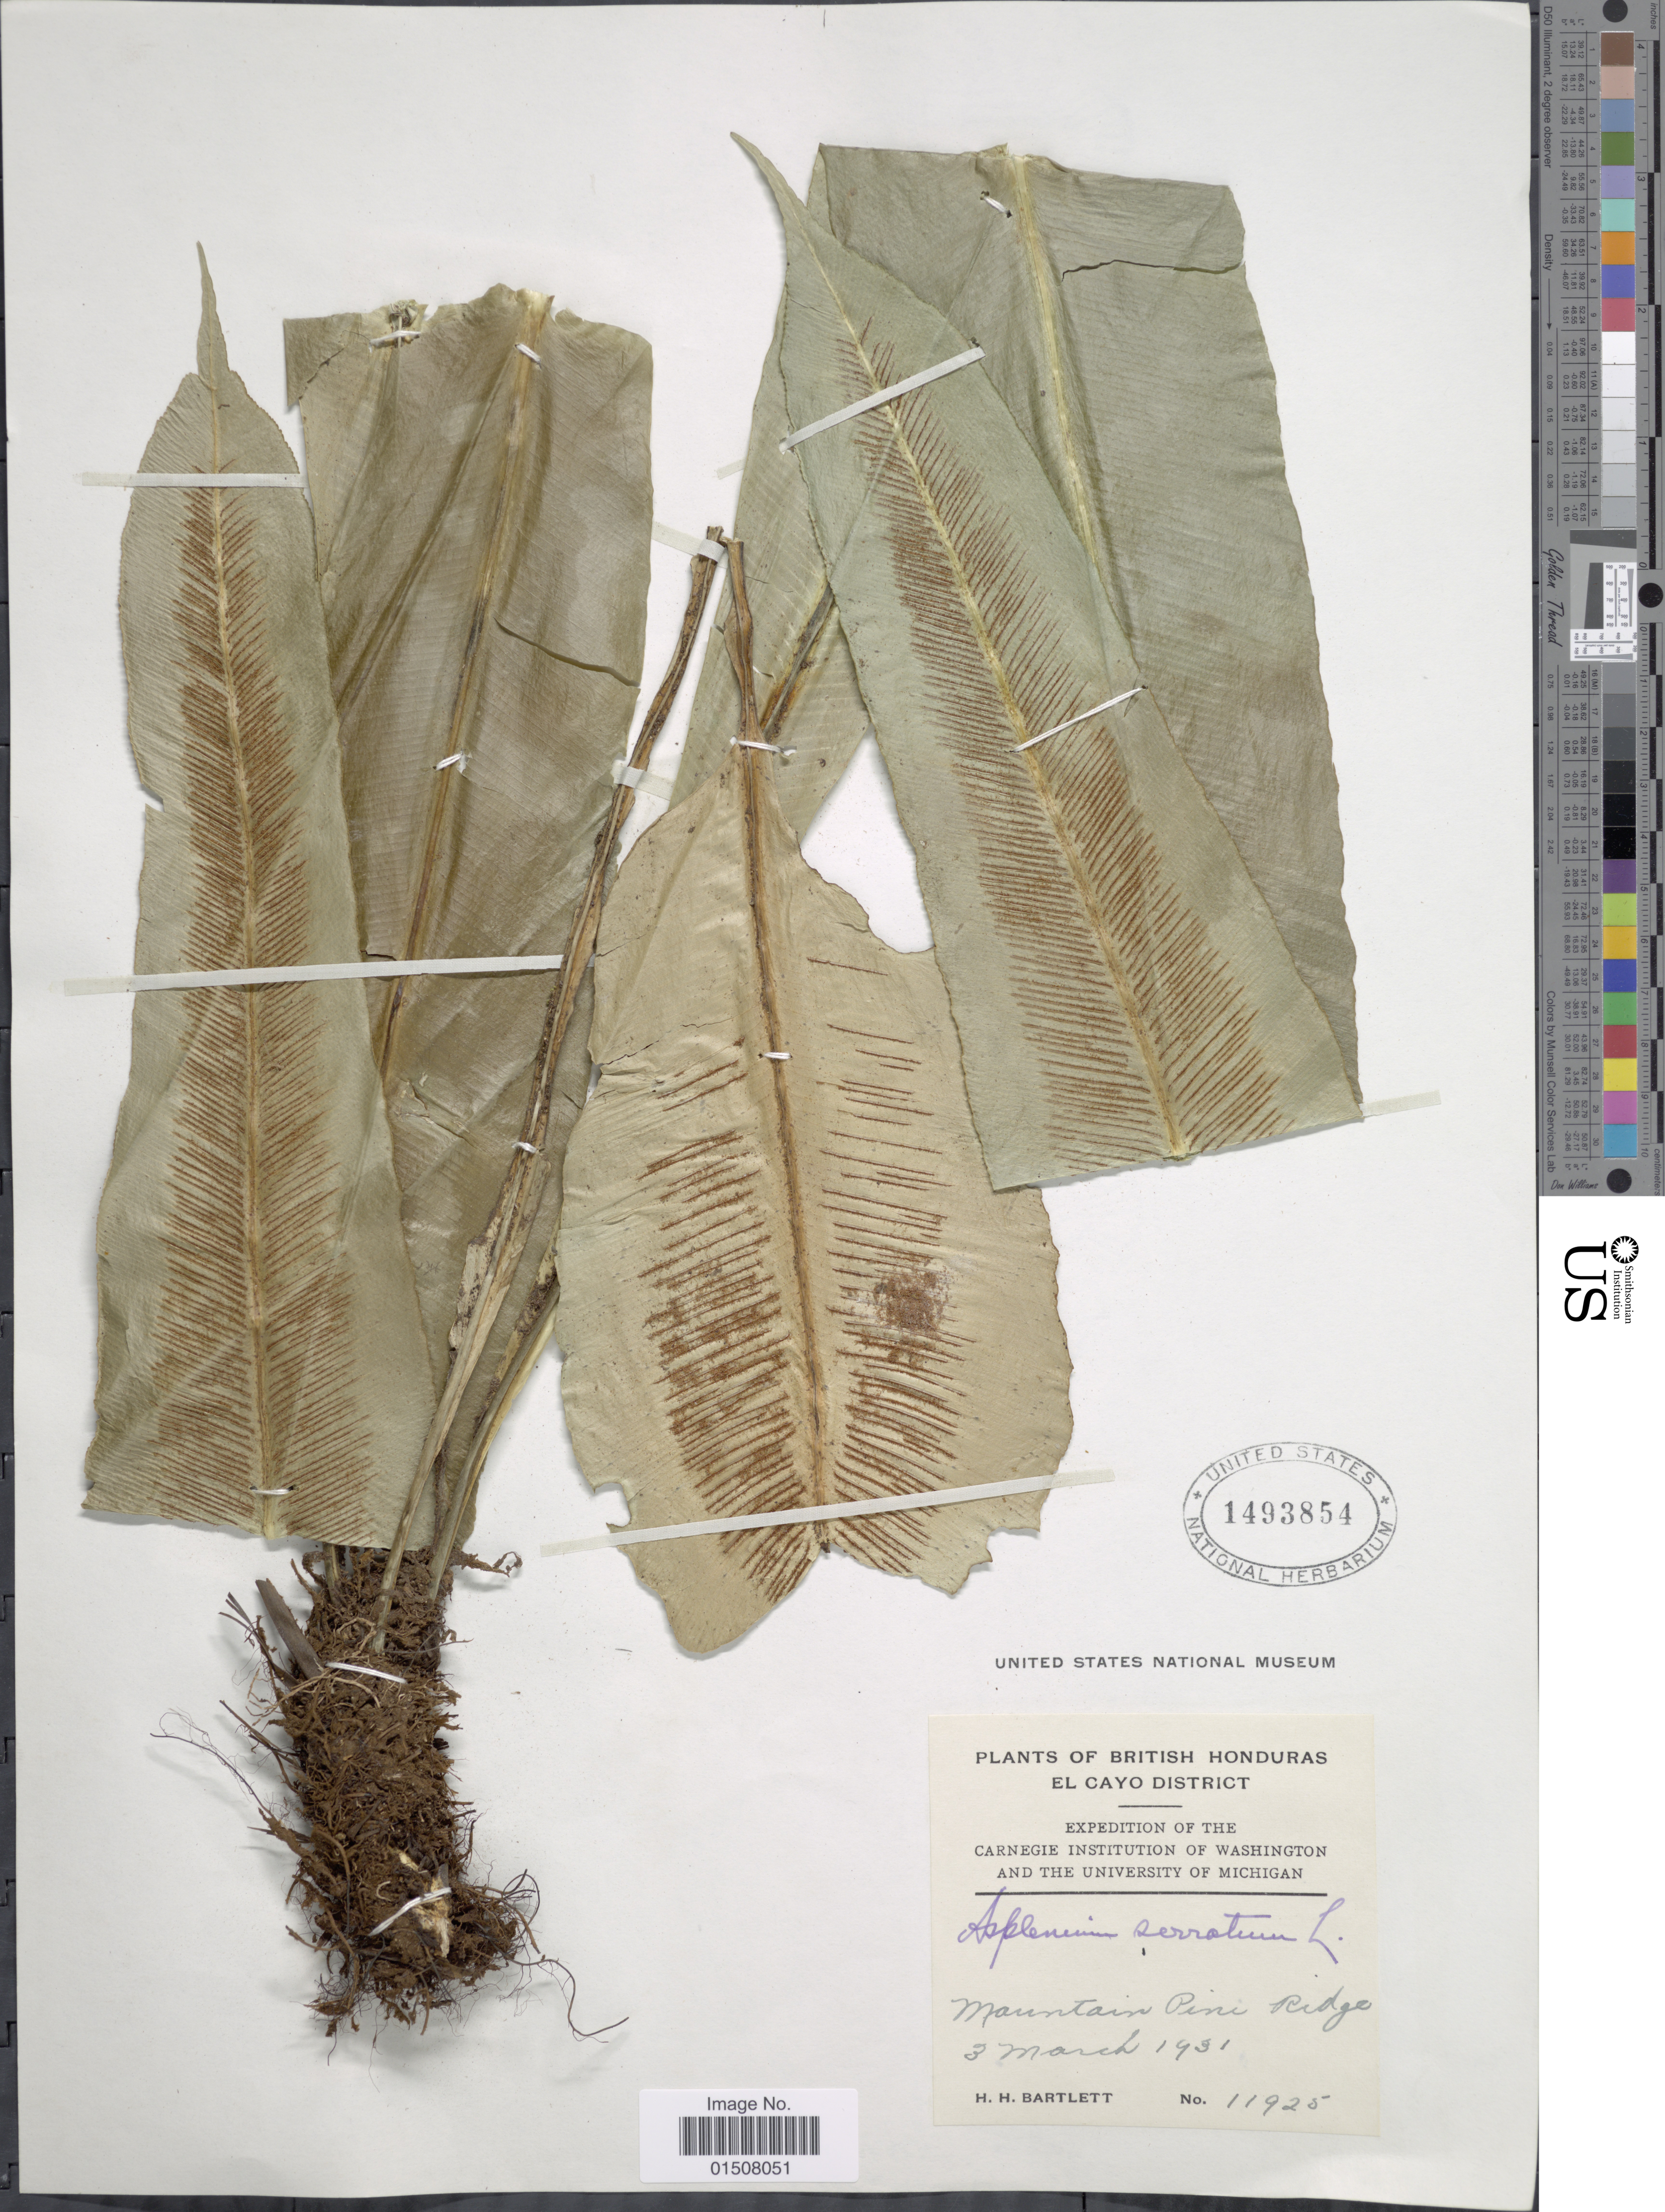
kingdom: Plantae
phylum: Tracheophyta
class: Polypodiopsida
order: Polypodiales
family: Aspleniaceae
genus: Asplenium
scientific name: Asplenium serratum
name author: L.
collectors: H. H. Bartlett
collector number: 11925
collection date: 1931-03-03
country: Belize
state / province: Cayo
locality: British Honduras, Mountain Pini Ridge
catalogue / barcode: US 1493854